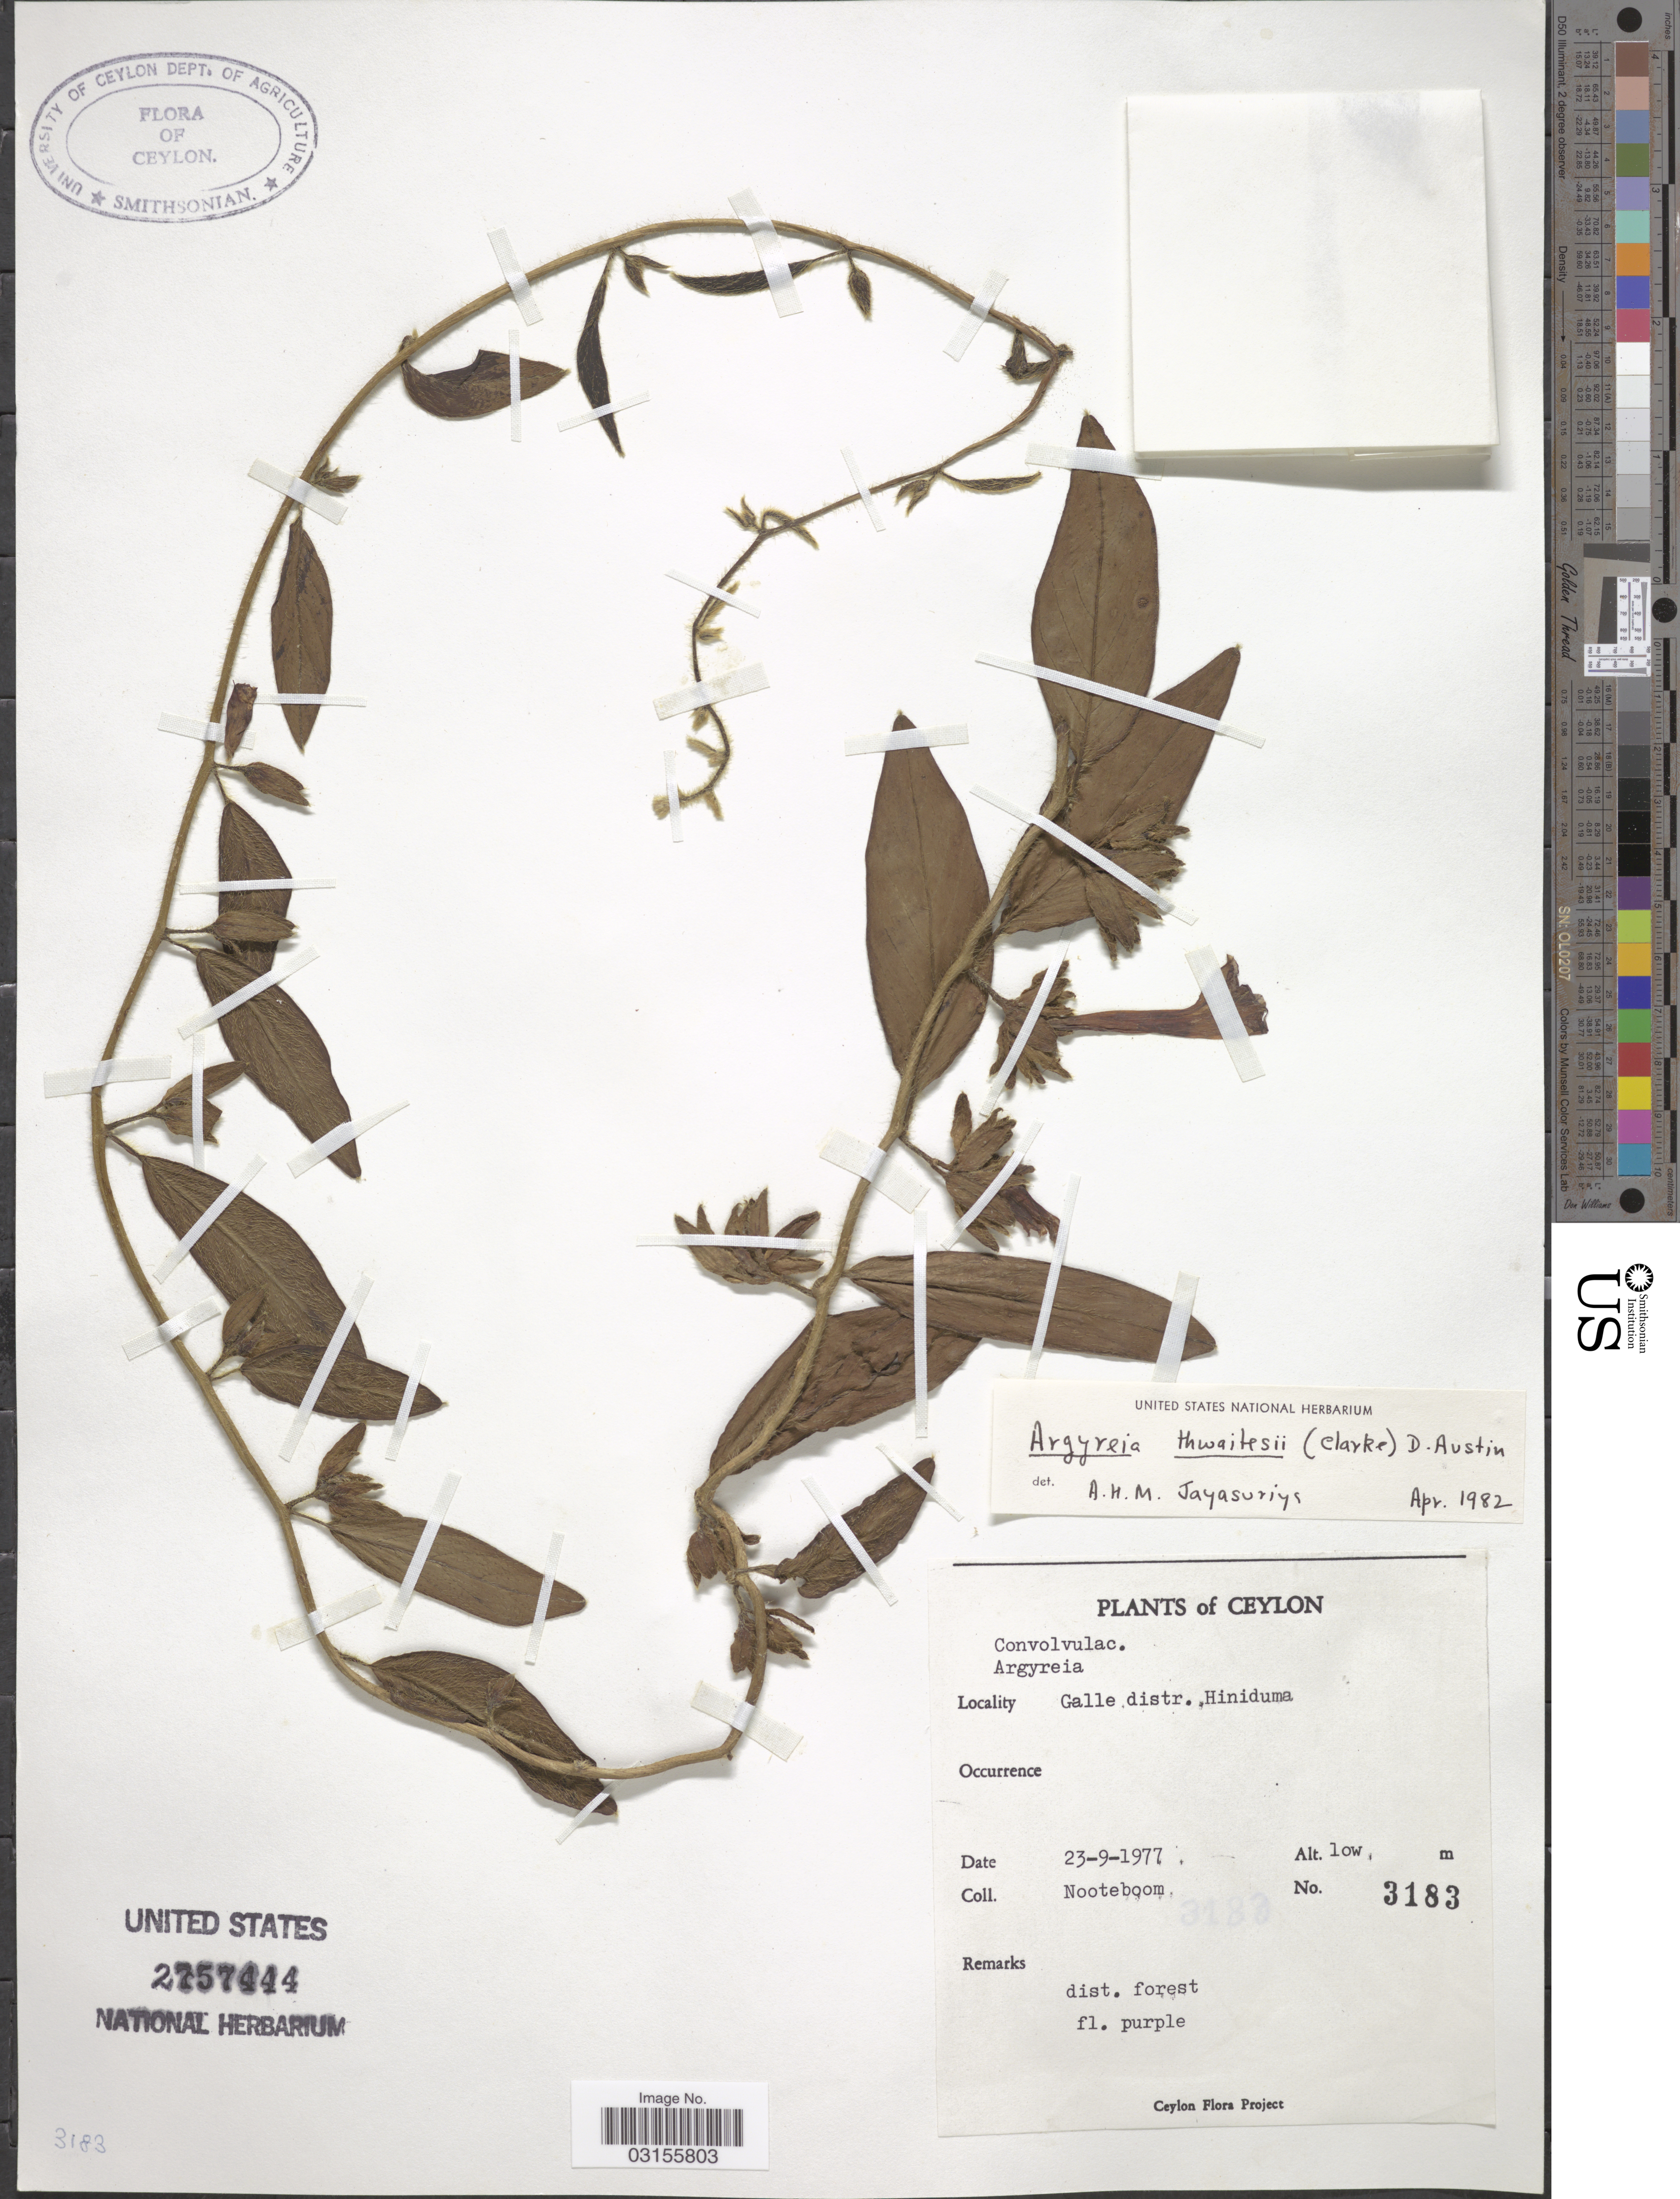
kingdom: Plantae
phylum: Tracheophyta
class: Magnoliopsida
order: Solanales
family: Convolvulaceae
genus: Argyreia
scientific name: Argyreia thwaitesii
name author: D.F. Austin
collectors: Nooteboom, --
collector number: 3183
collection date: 1977-09-23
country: Sri Lanka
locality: Ceylon. Galle distr., Hiniduma.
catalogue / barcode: US 2757444